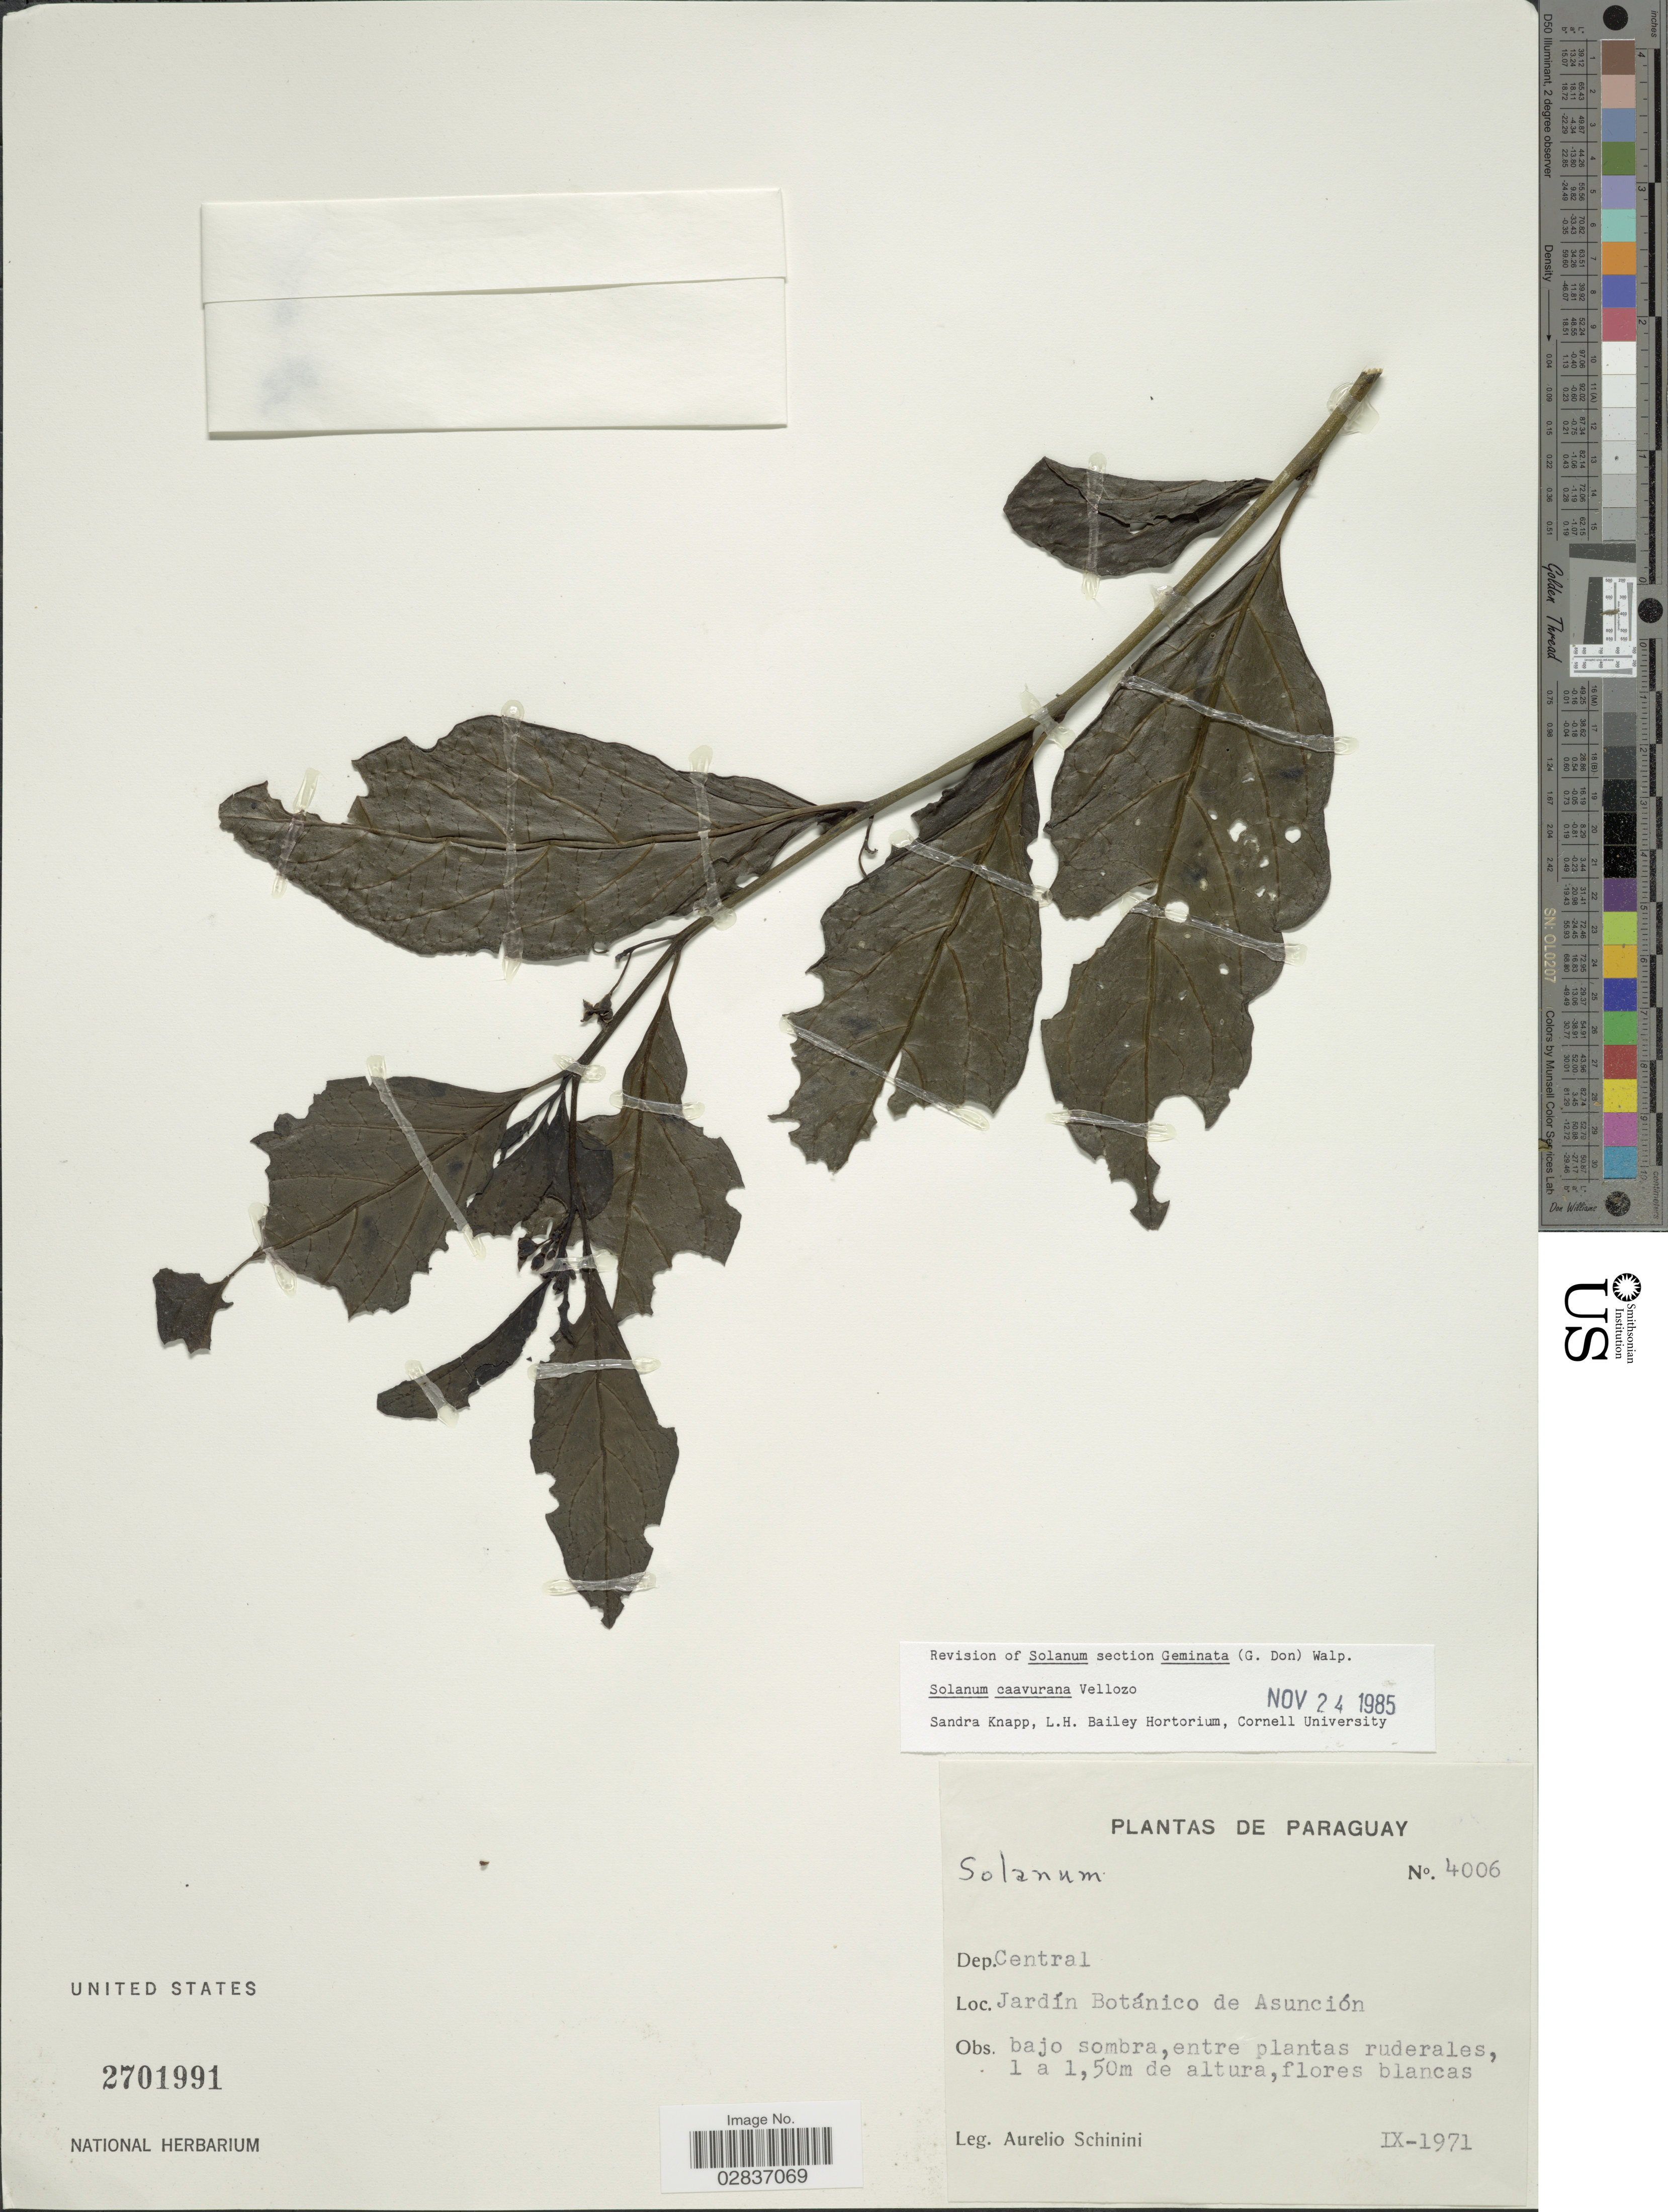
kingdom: Plantae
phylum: Tracheophyta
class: Magnoliopsida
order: Solanales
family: Solanaceae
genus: Solanum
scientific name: Solanum caavurana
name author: Vell.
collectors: A. Schinini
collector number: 4006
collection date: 1971-09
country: Paraguay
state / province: Central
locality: Dep. Central, Jardín Botánico de Asunción.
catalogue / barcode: US 2701991